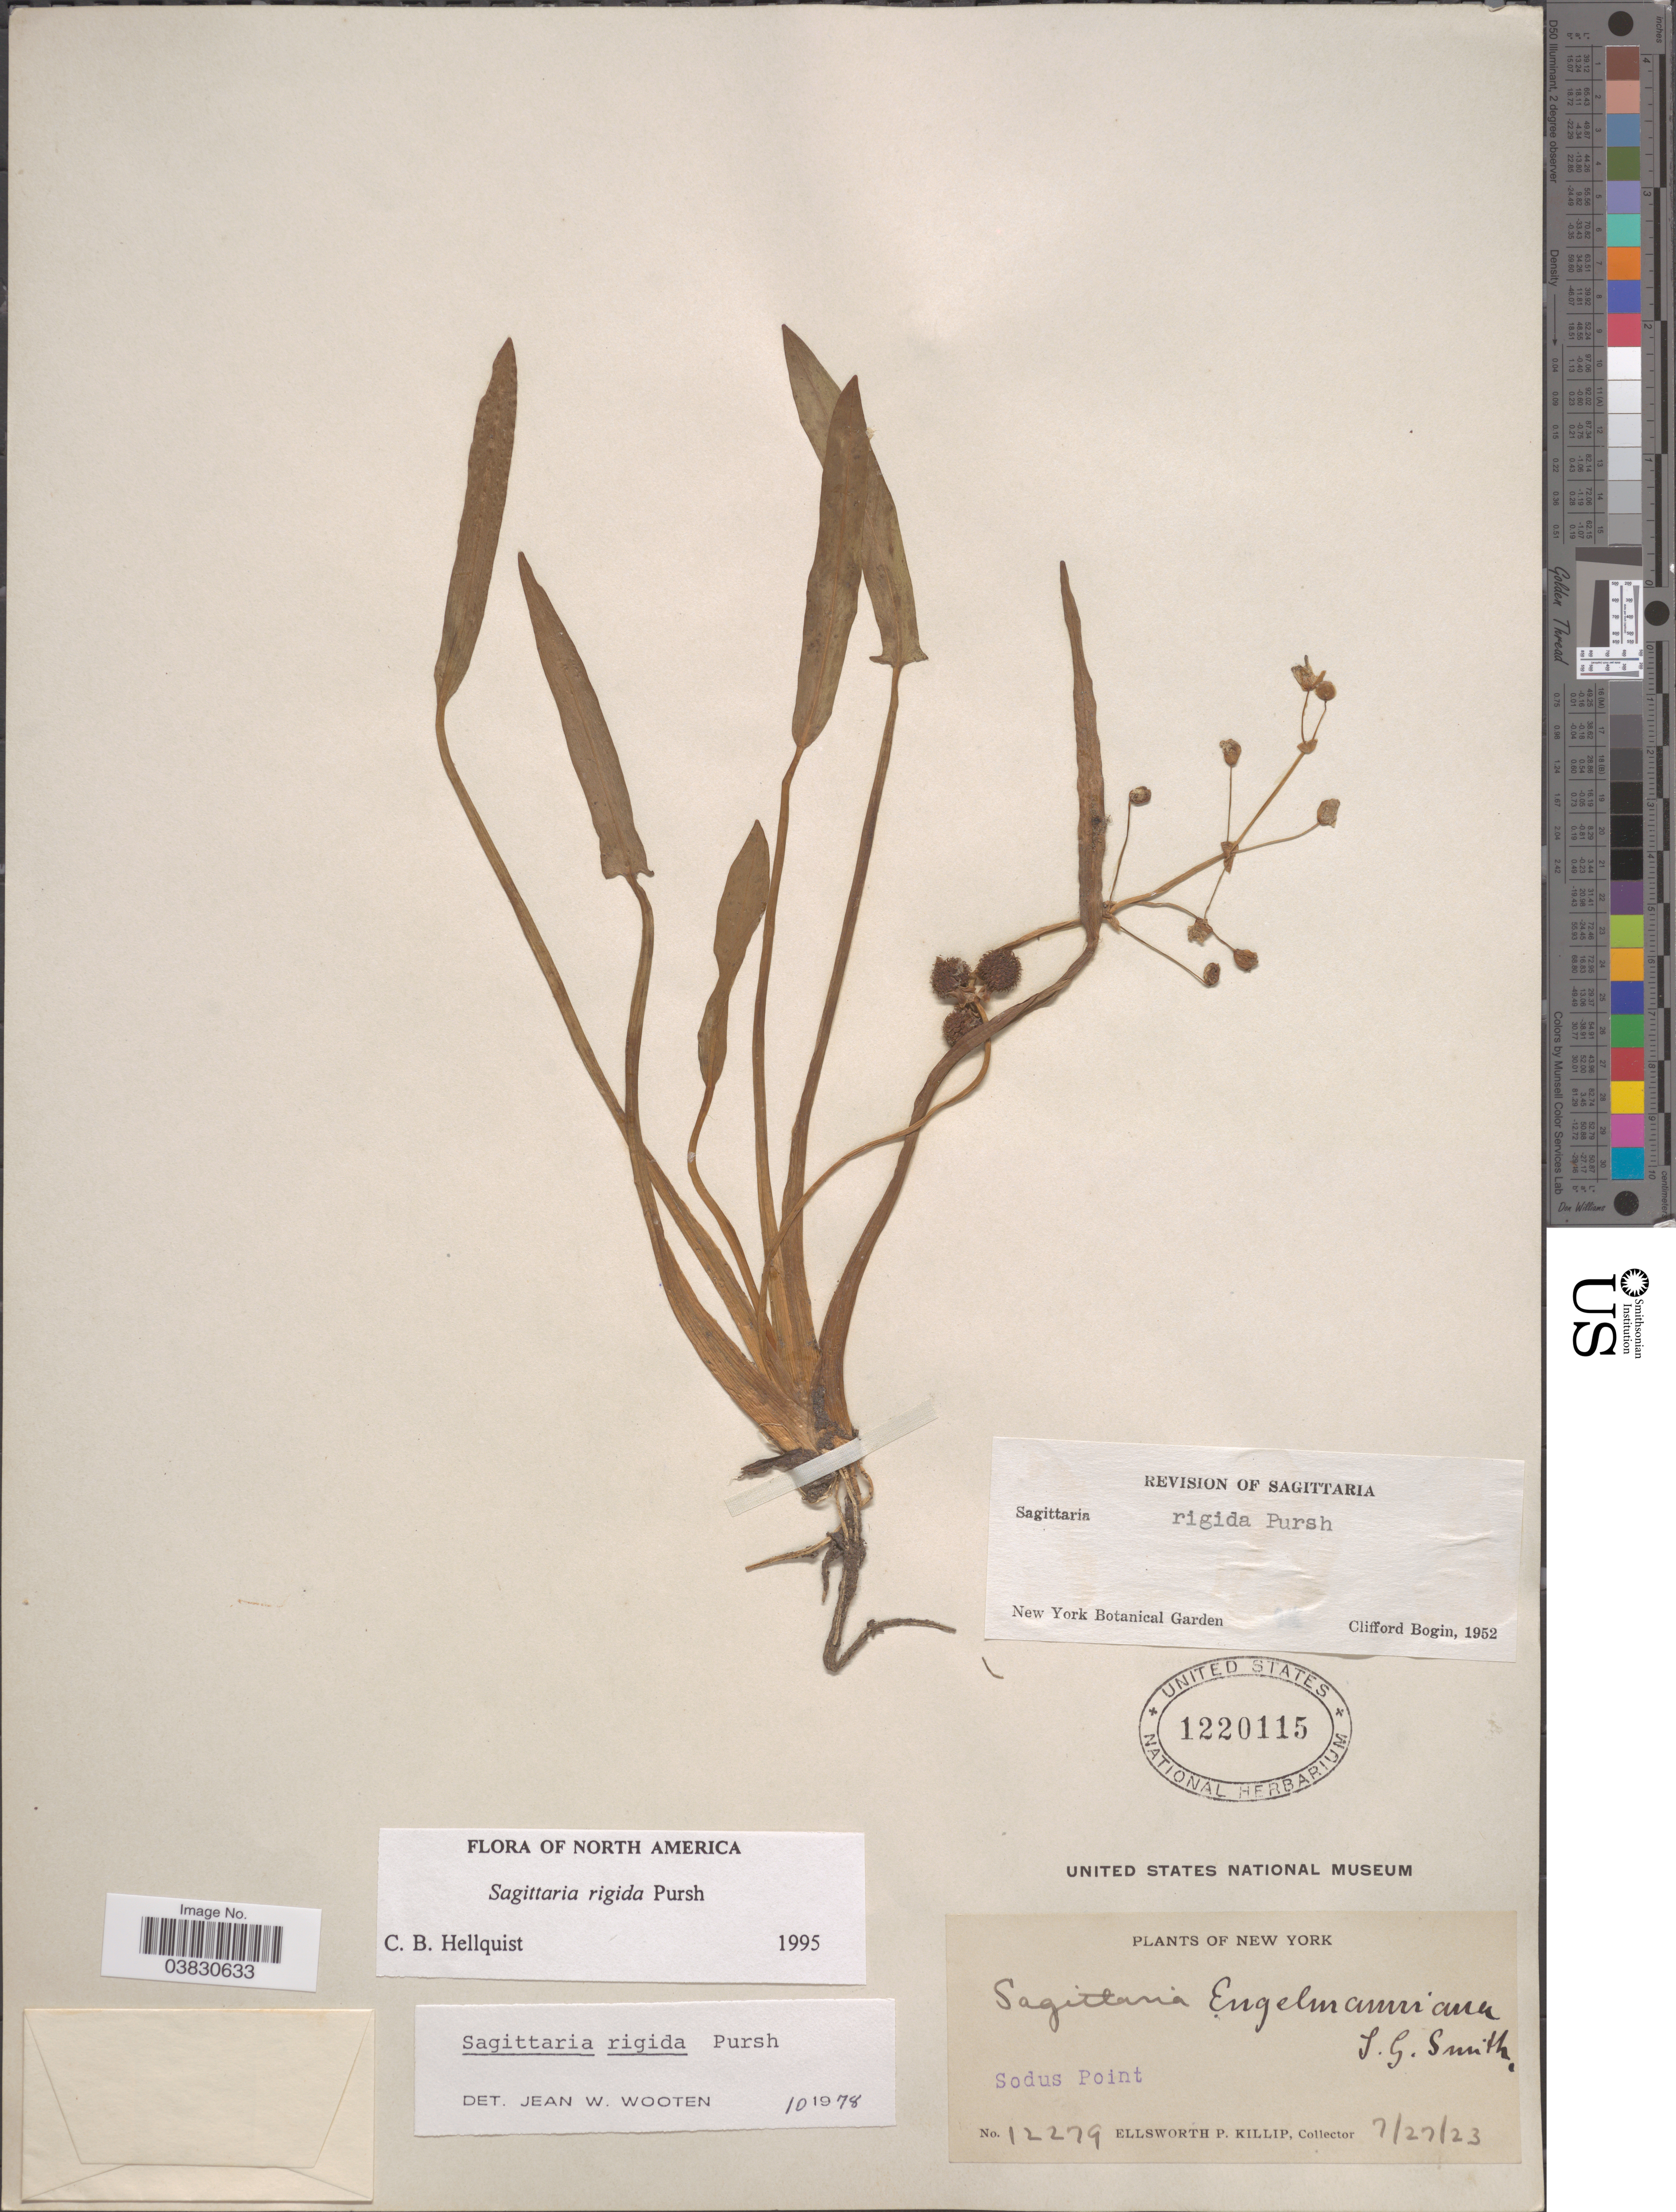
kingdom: Plantae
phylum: Tracheophyta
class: Liliopsida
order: Alismatales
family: Alismataceae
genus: Sagittaria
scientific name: Sagittaria rigida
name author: Pursh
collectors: E. P. Killip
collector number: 12279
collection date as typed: Transcribed d/m/y: 27/7/23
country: United States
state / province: New York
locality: Sodus Point.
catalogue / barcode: US 1220115